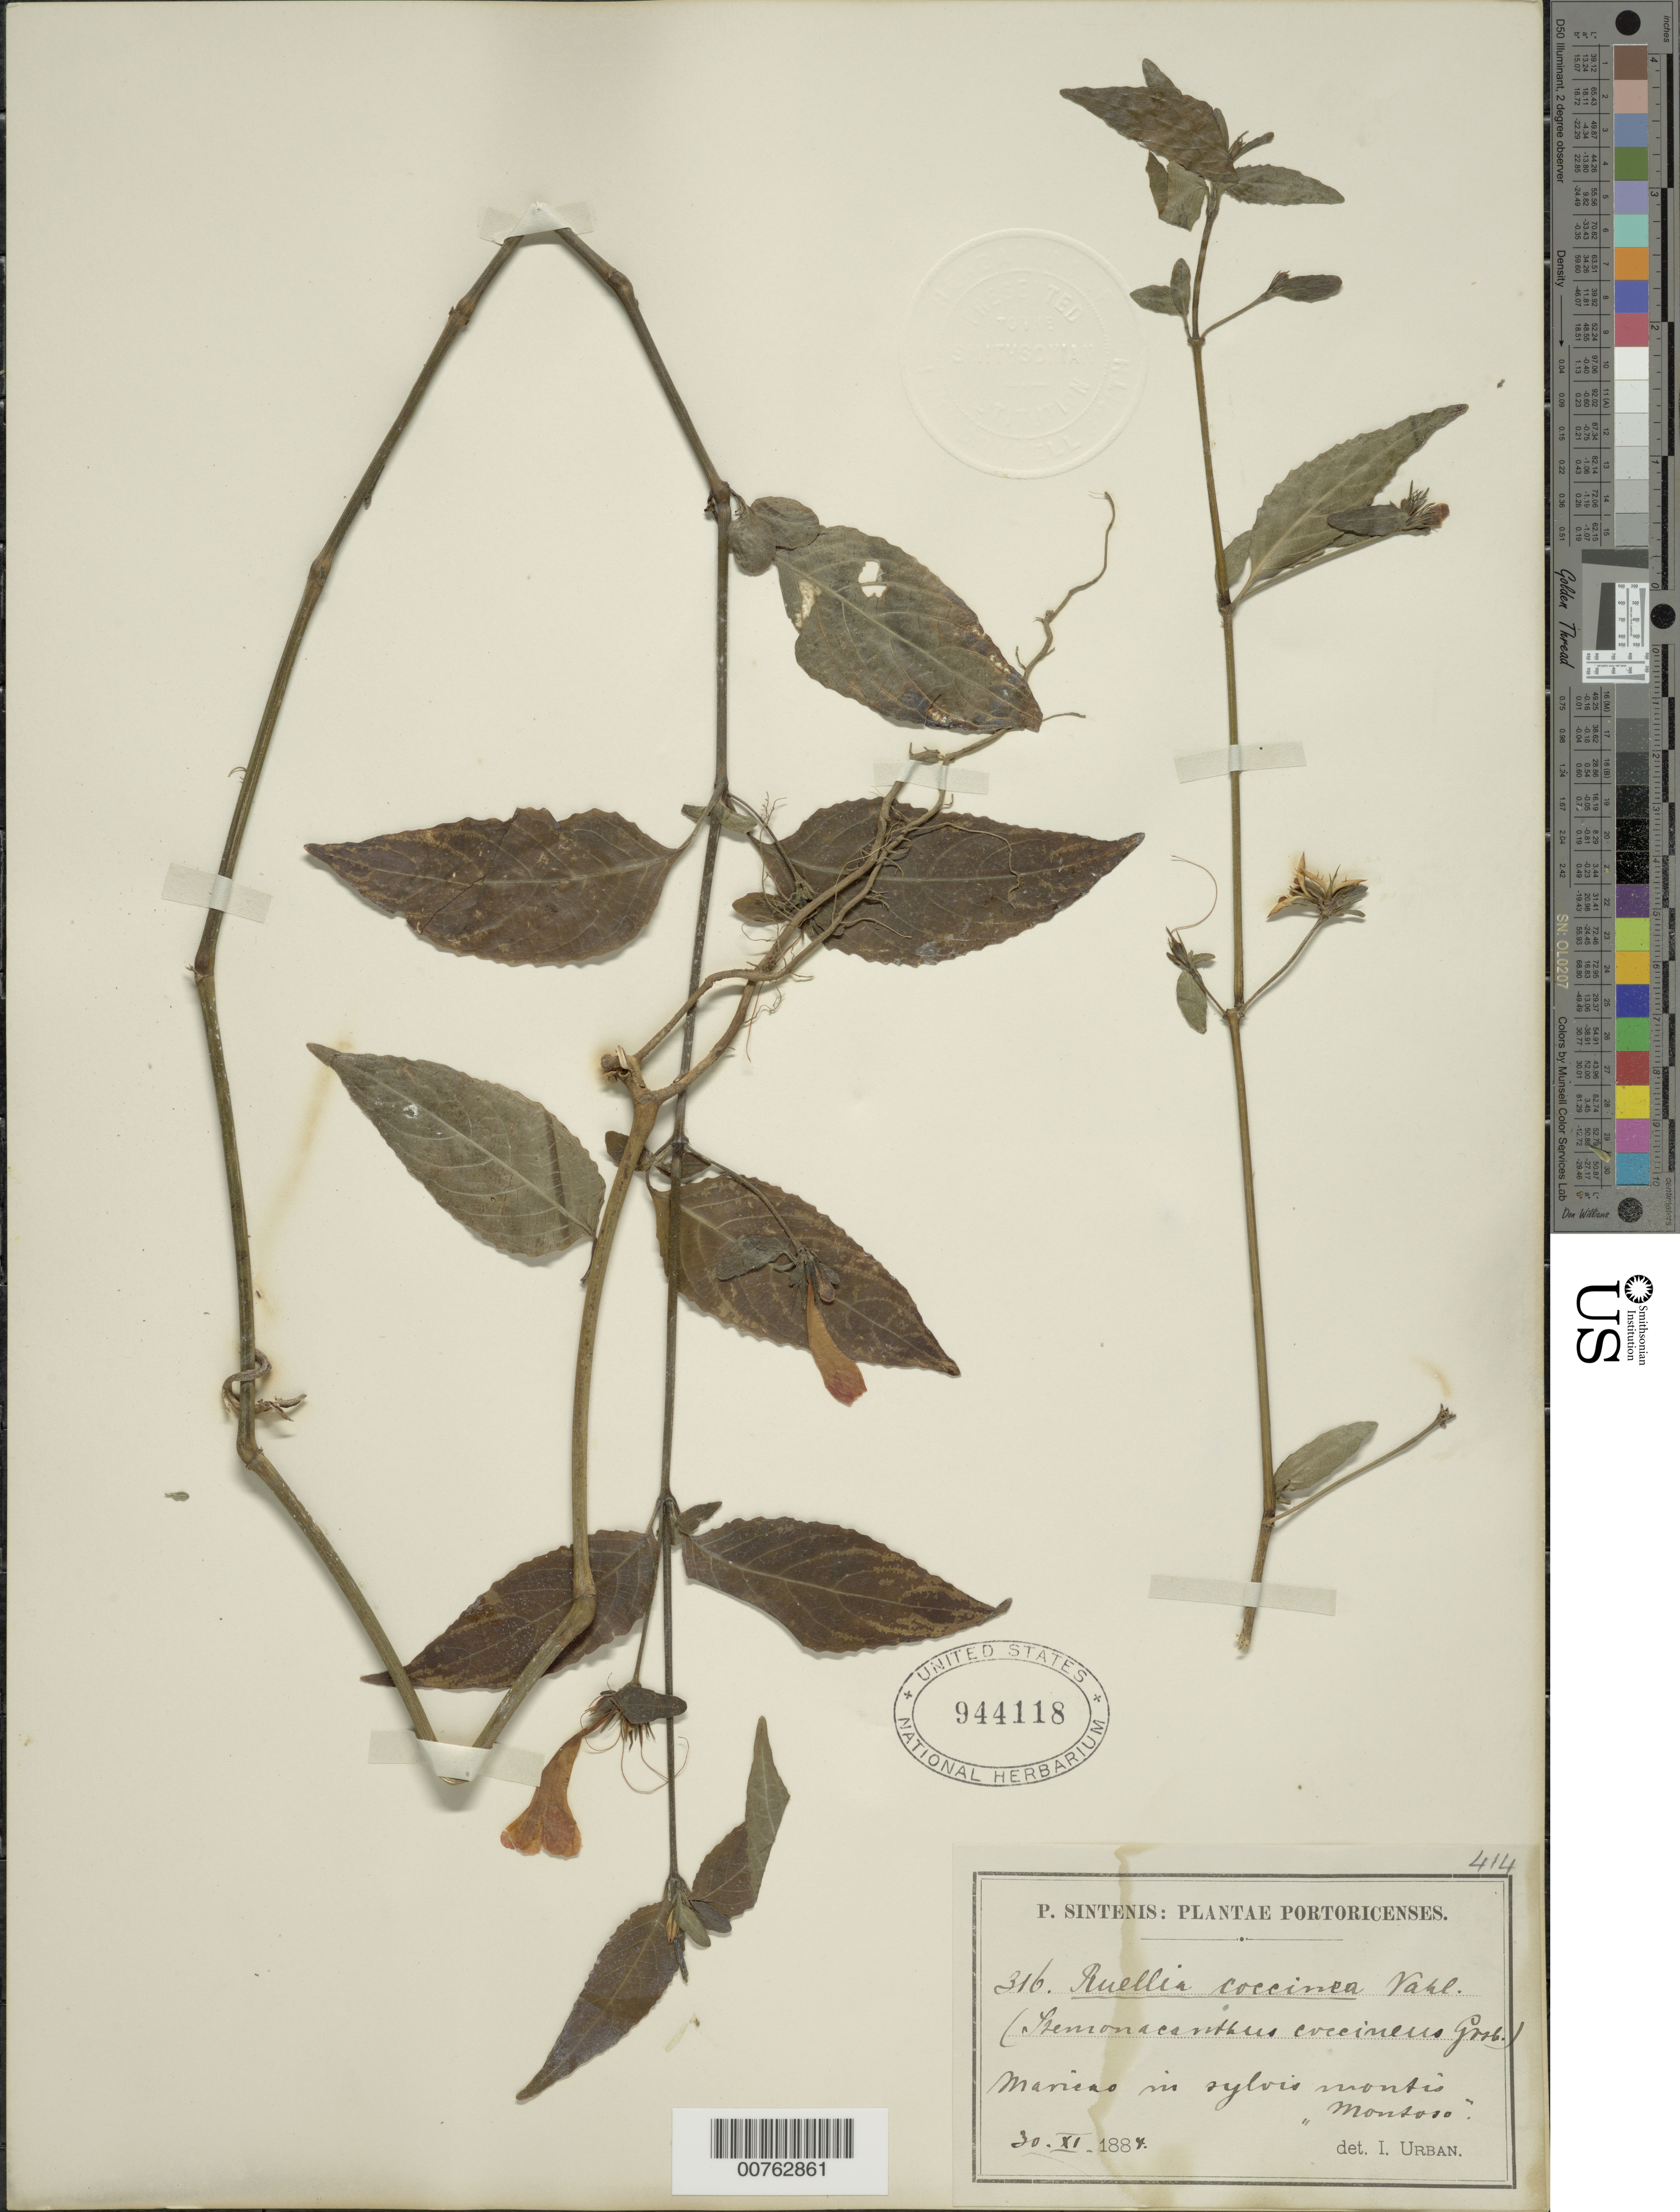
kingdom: Plantae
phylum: Tracheophyta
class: Magnoliopsida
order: Lamiales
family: Acanthaceae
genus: Ruellia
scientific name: Ruellia coccinea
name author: (L.) Vahl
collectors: P. Sintenis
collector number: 316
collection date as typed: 30 Nov 1884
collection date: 1884-11-30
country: Puerto Rico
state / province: Maricao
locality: Maricao in sylvis montis Monsoso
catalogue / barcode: US 944118